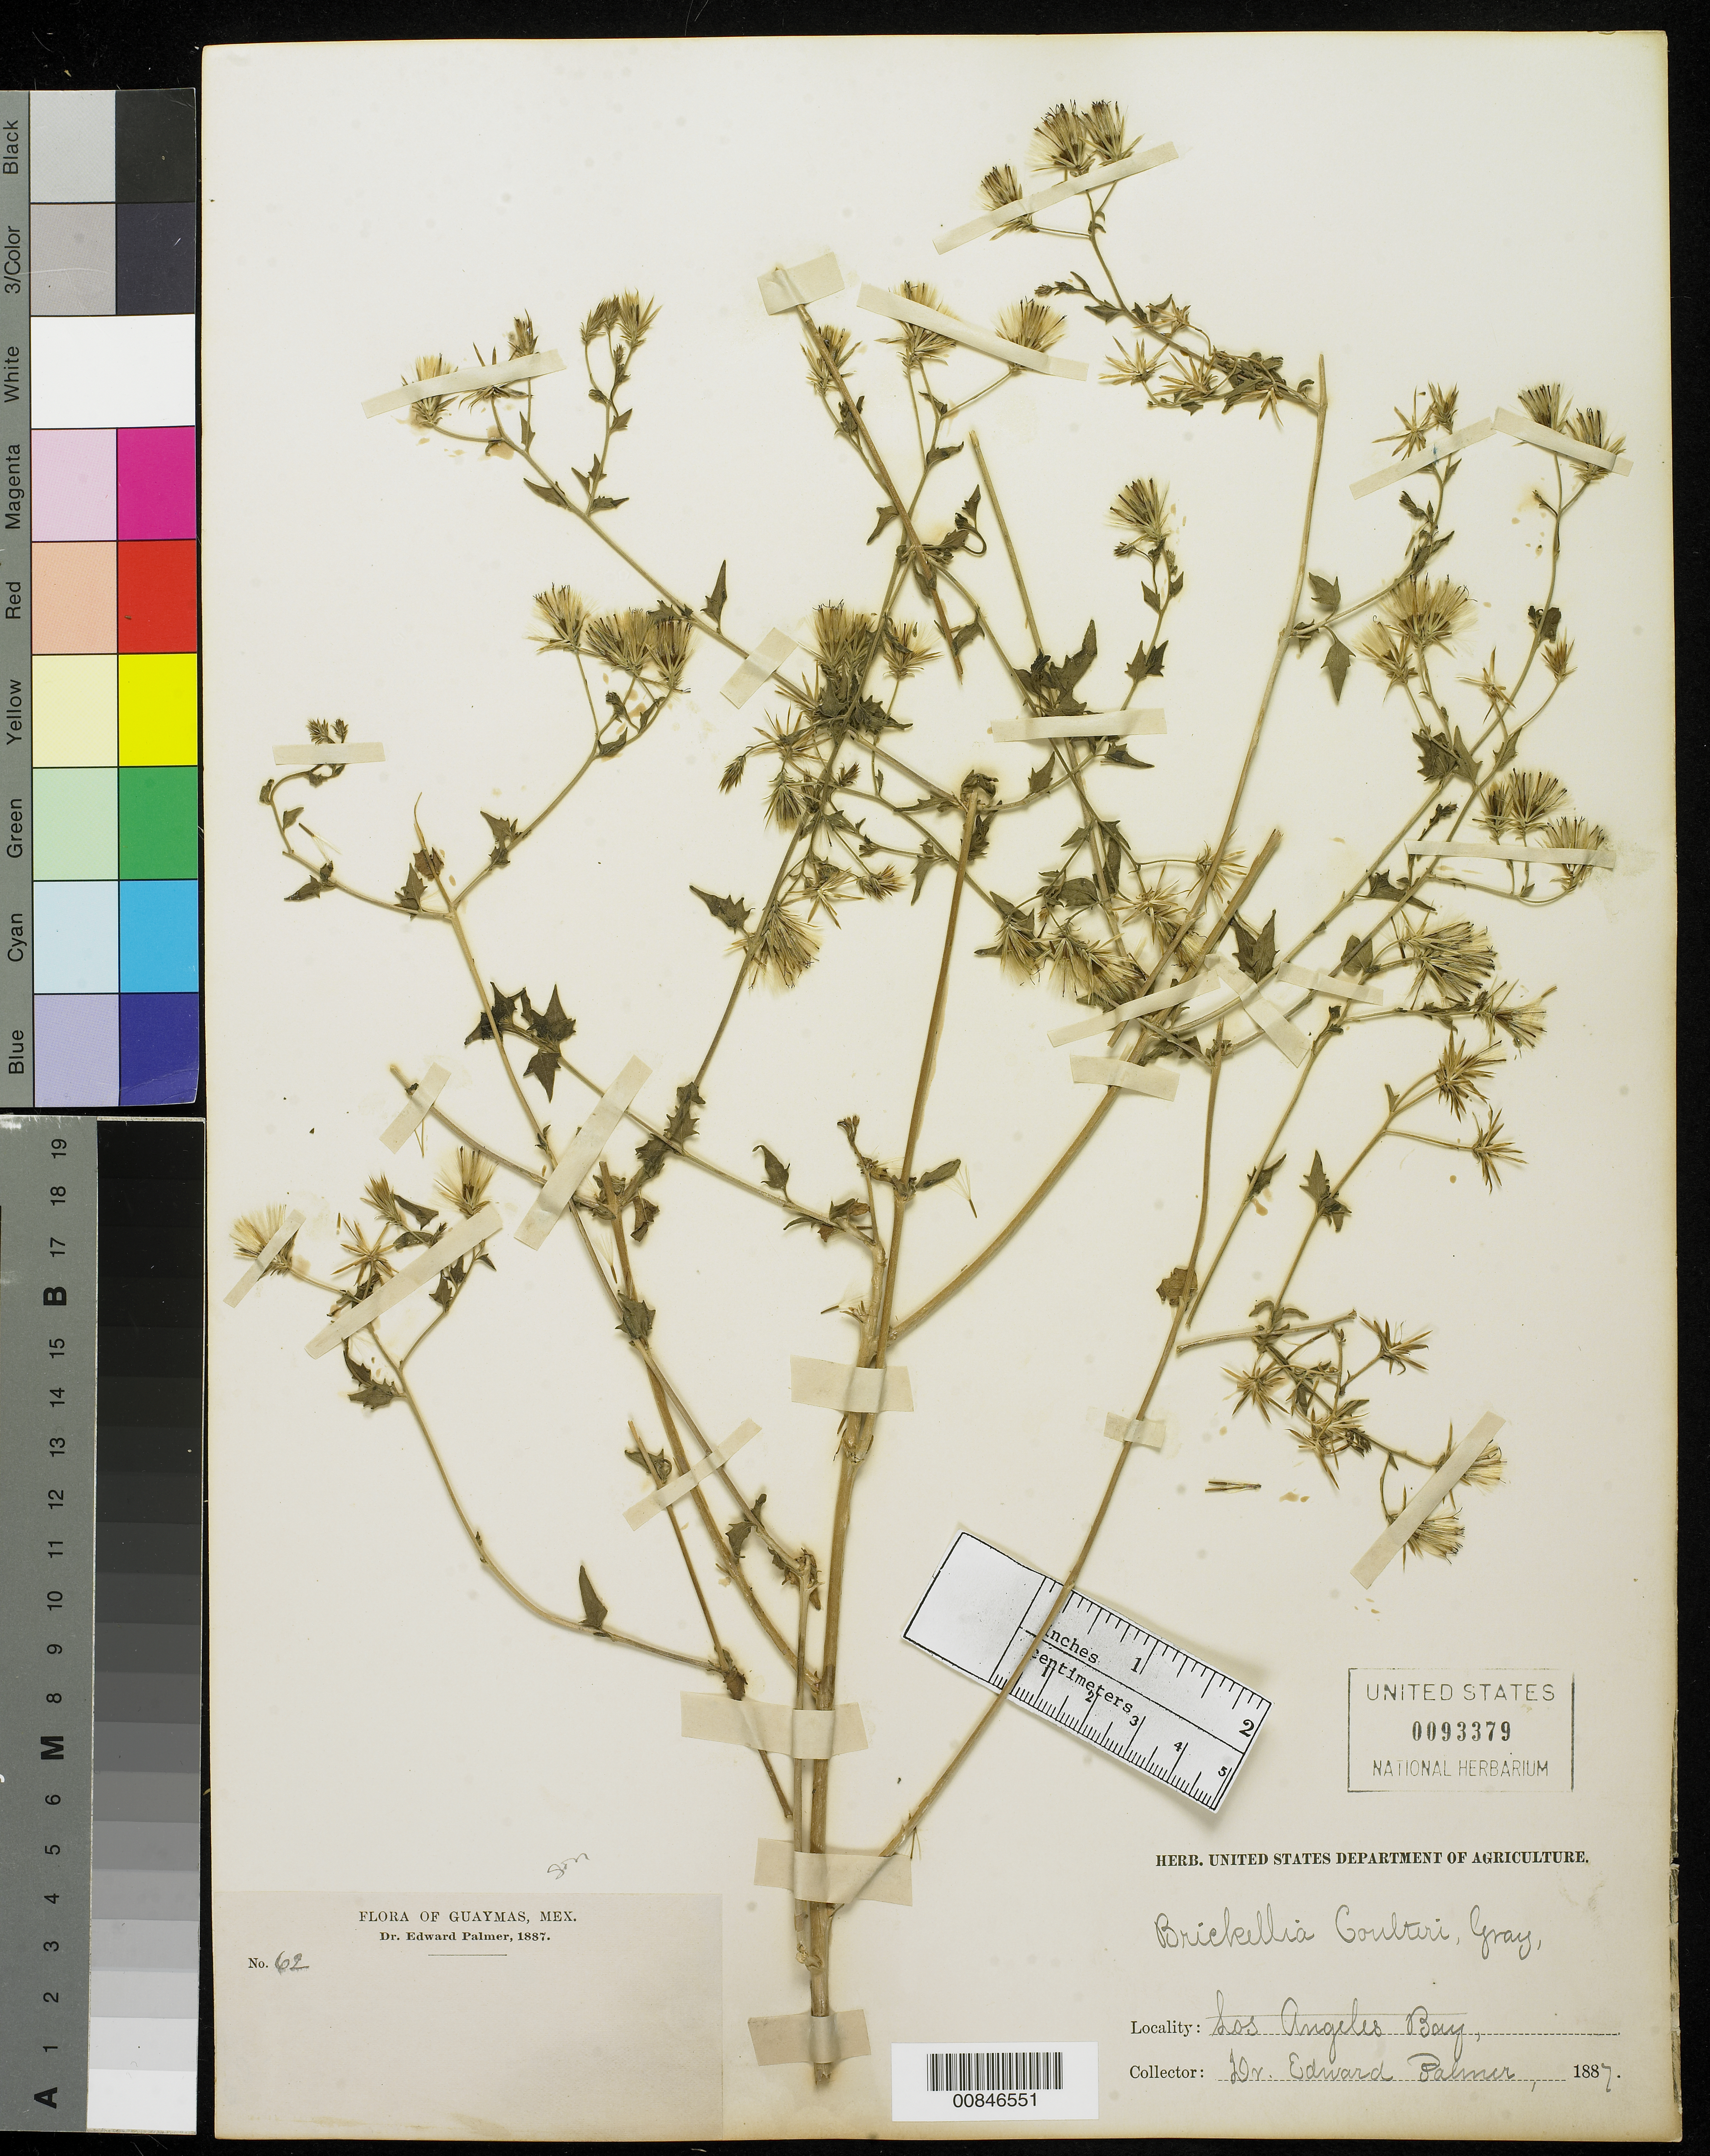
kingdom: Plantae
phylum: Tracheophyta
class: Magnoliopsida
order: Asterales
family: Asteraceae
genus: Brickellia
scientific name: Brickellia coulteri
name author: A. Gray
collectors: E. Palmer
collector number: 62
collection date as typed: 1887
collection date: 1887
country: Mexico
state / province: Sonora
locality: Guaymas, Sonora.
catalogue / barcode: US 93379